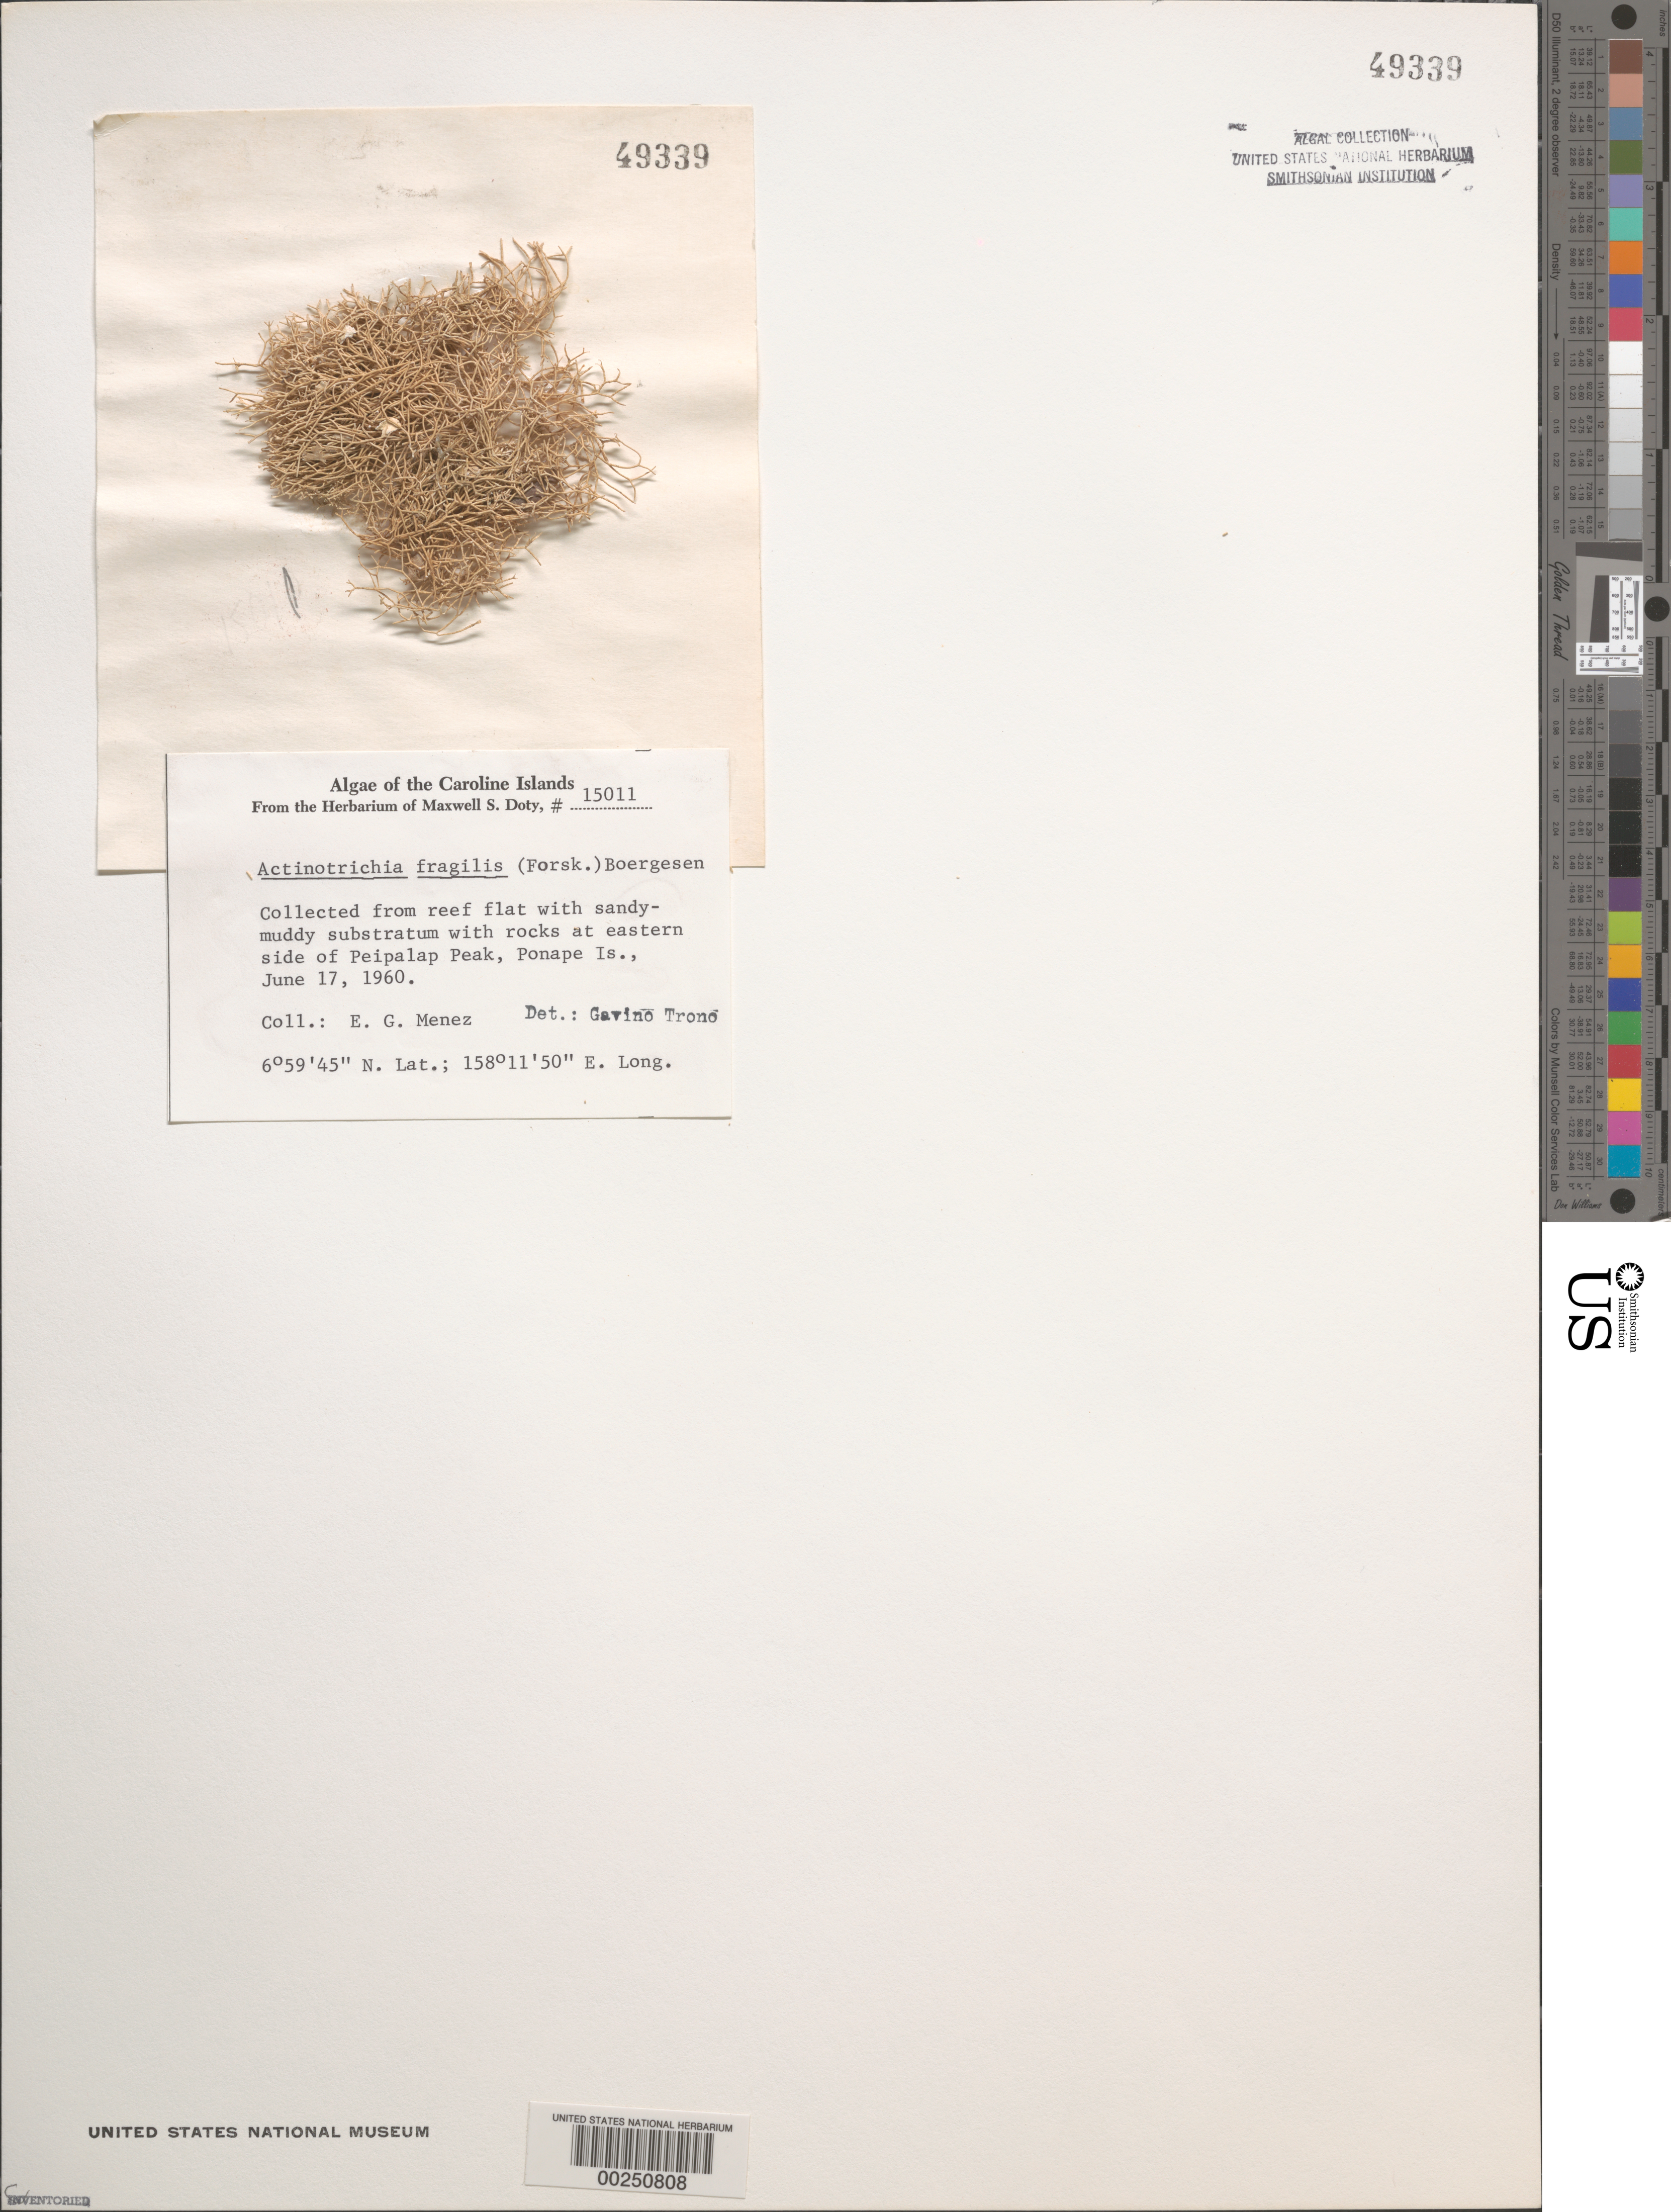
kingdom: Plantae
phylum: Rhodophyta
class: Florideophyceae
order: Nemaliales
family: Galaxauraceae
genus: Actinotrichia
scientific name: Actinotrichia fragilis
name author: (Forssk.) Børgesen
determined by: Trono, Gavino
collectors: Meñez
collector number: MSD 15011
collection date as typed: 17 Jun 1960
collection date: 1960-06-17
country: Micronesia, Federated States of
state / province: Pohnpei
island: Pohnpei [Ponape]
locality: Peipalap Peak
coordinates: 6 59' 45" N, 158 11' 50" E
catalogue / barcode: US 49339